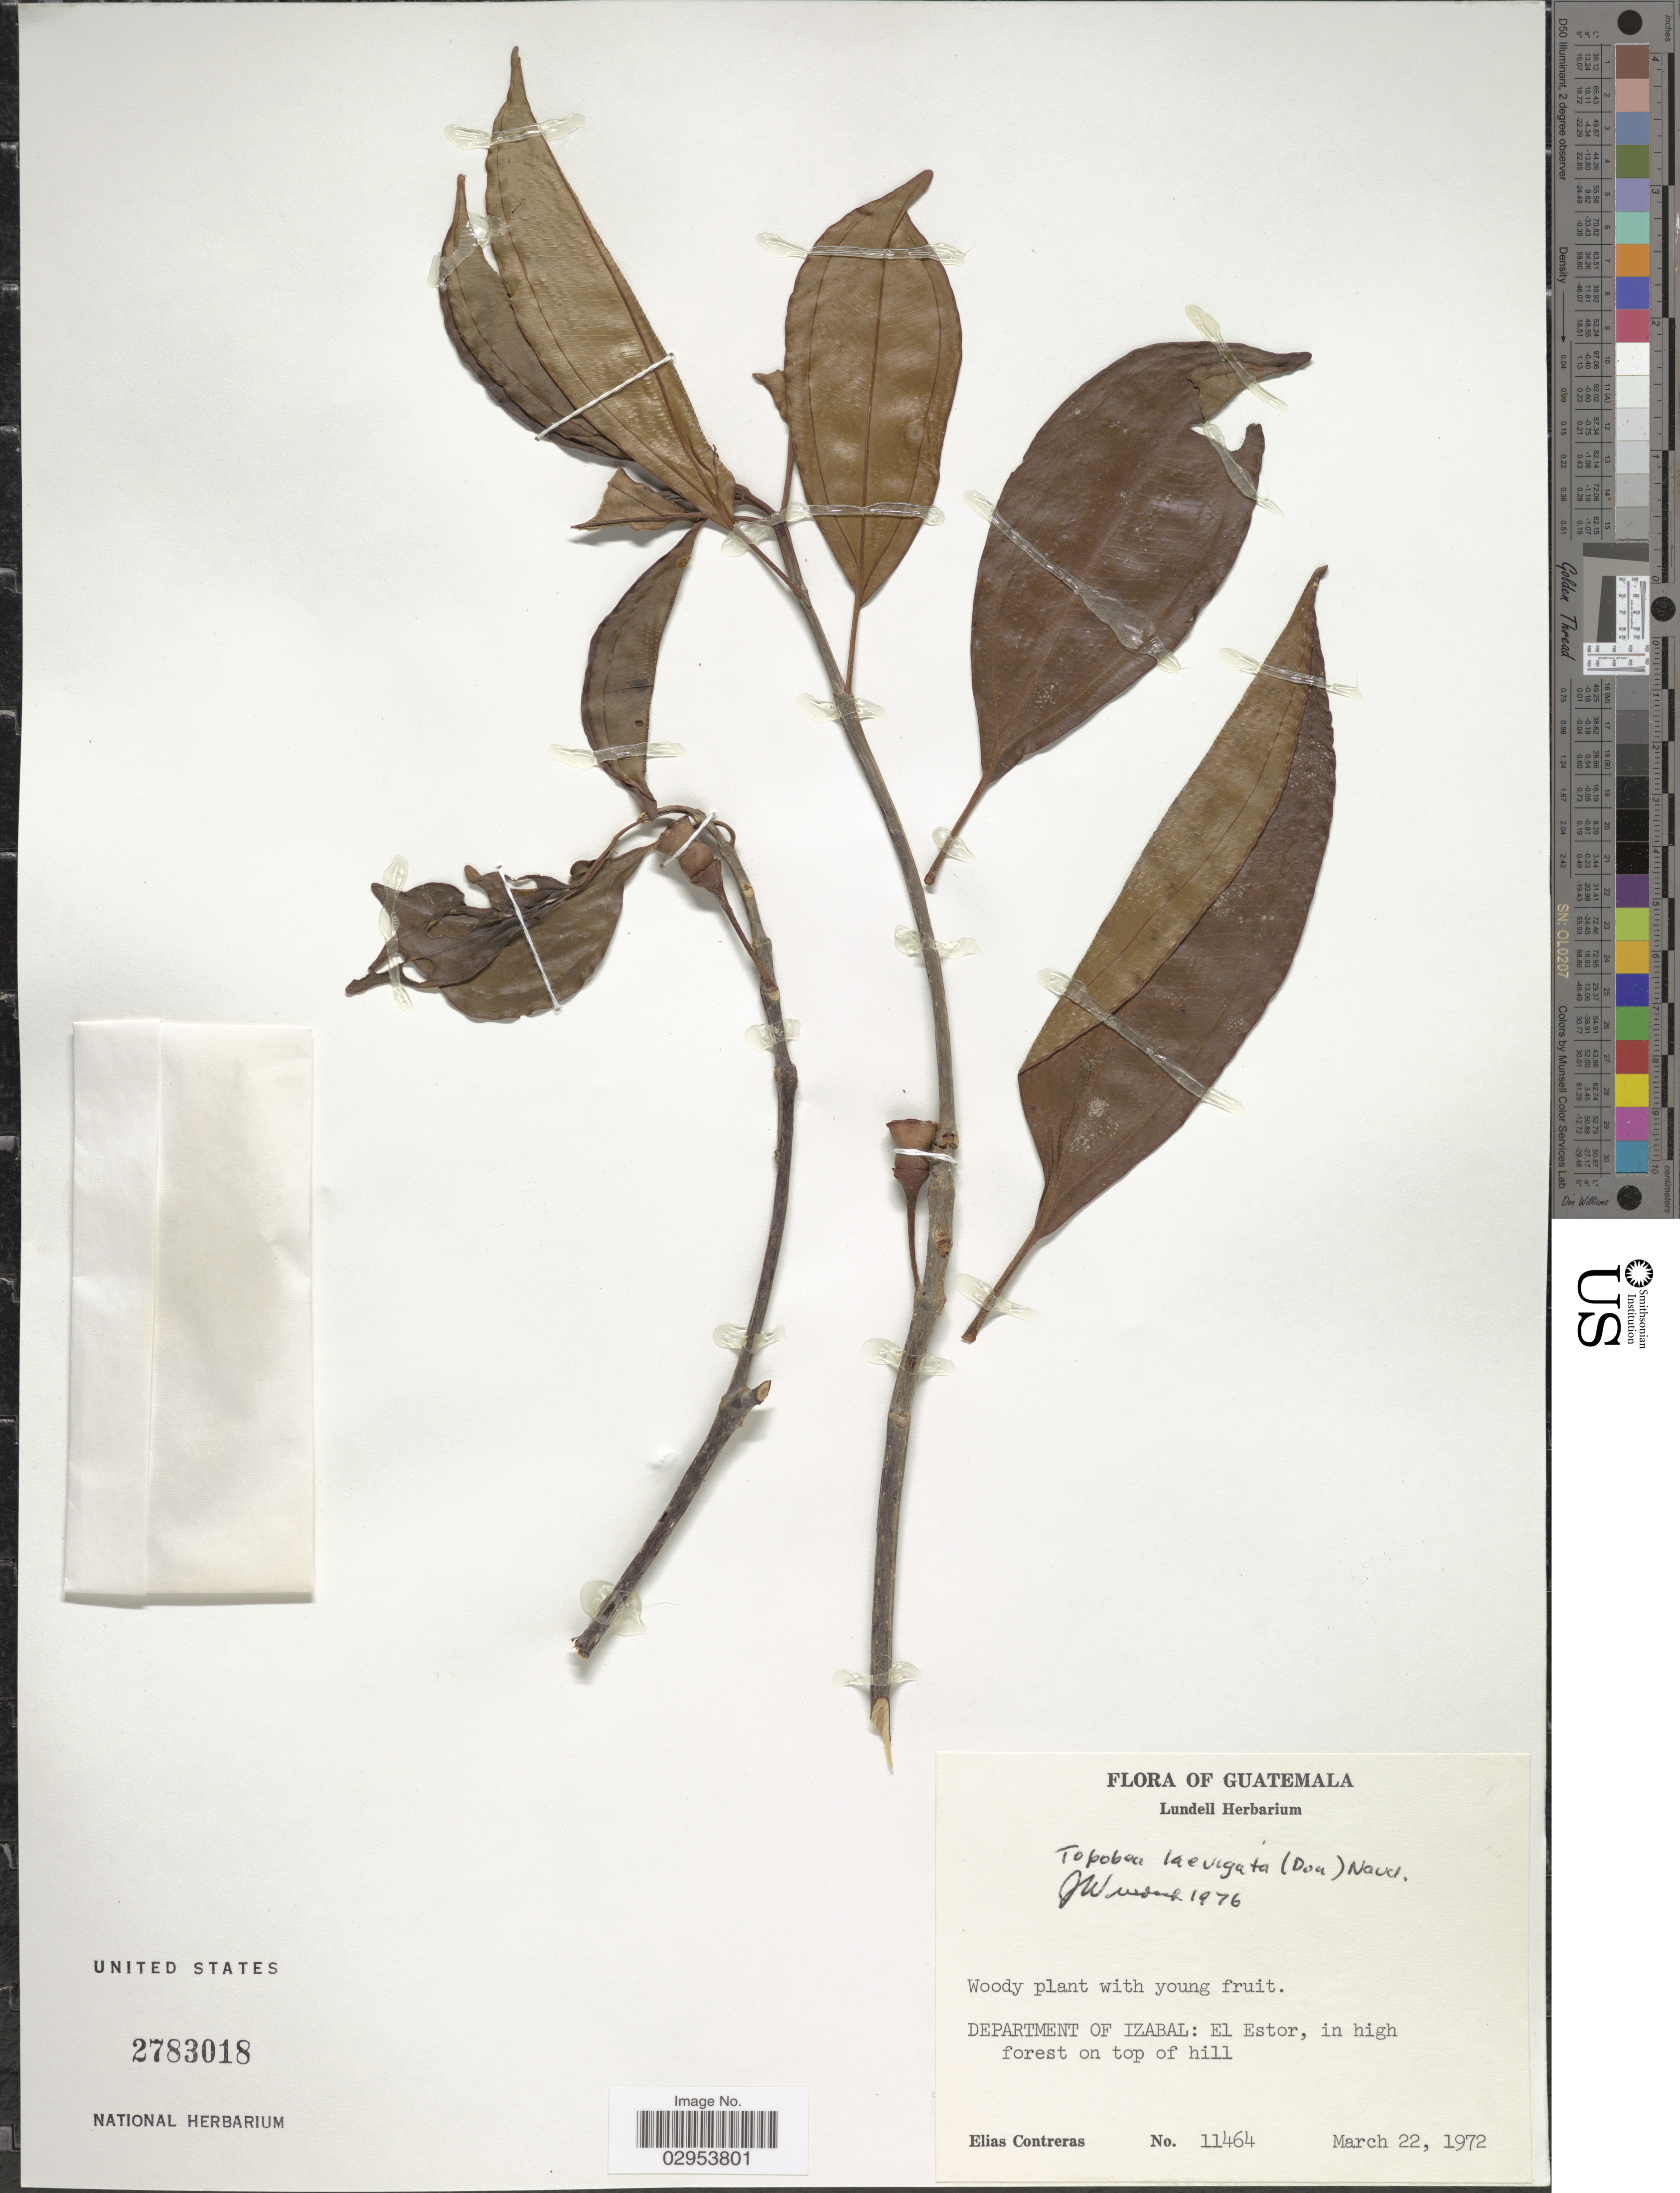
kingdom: Plantae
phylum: Tracheophyta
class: Magnoliopsida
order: Myrtales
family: Melastomataceae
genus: Topobea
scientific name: Topobea laevigata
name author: (D. Don) Naudin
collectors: E. Contreras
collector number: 11464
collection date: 1972-03-22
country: Guatemala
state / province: Izabal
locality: Department of Izabal: El Estor, in high forest on top of hill.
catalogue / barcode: US 2783018